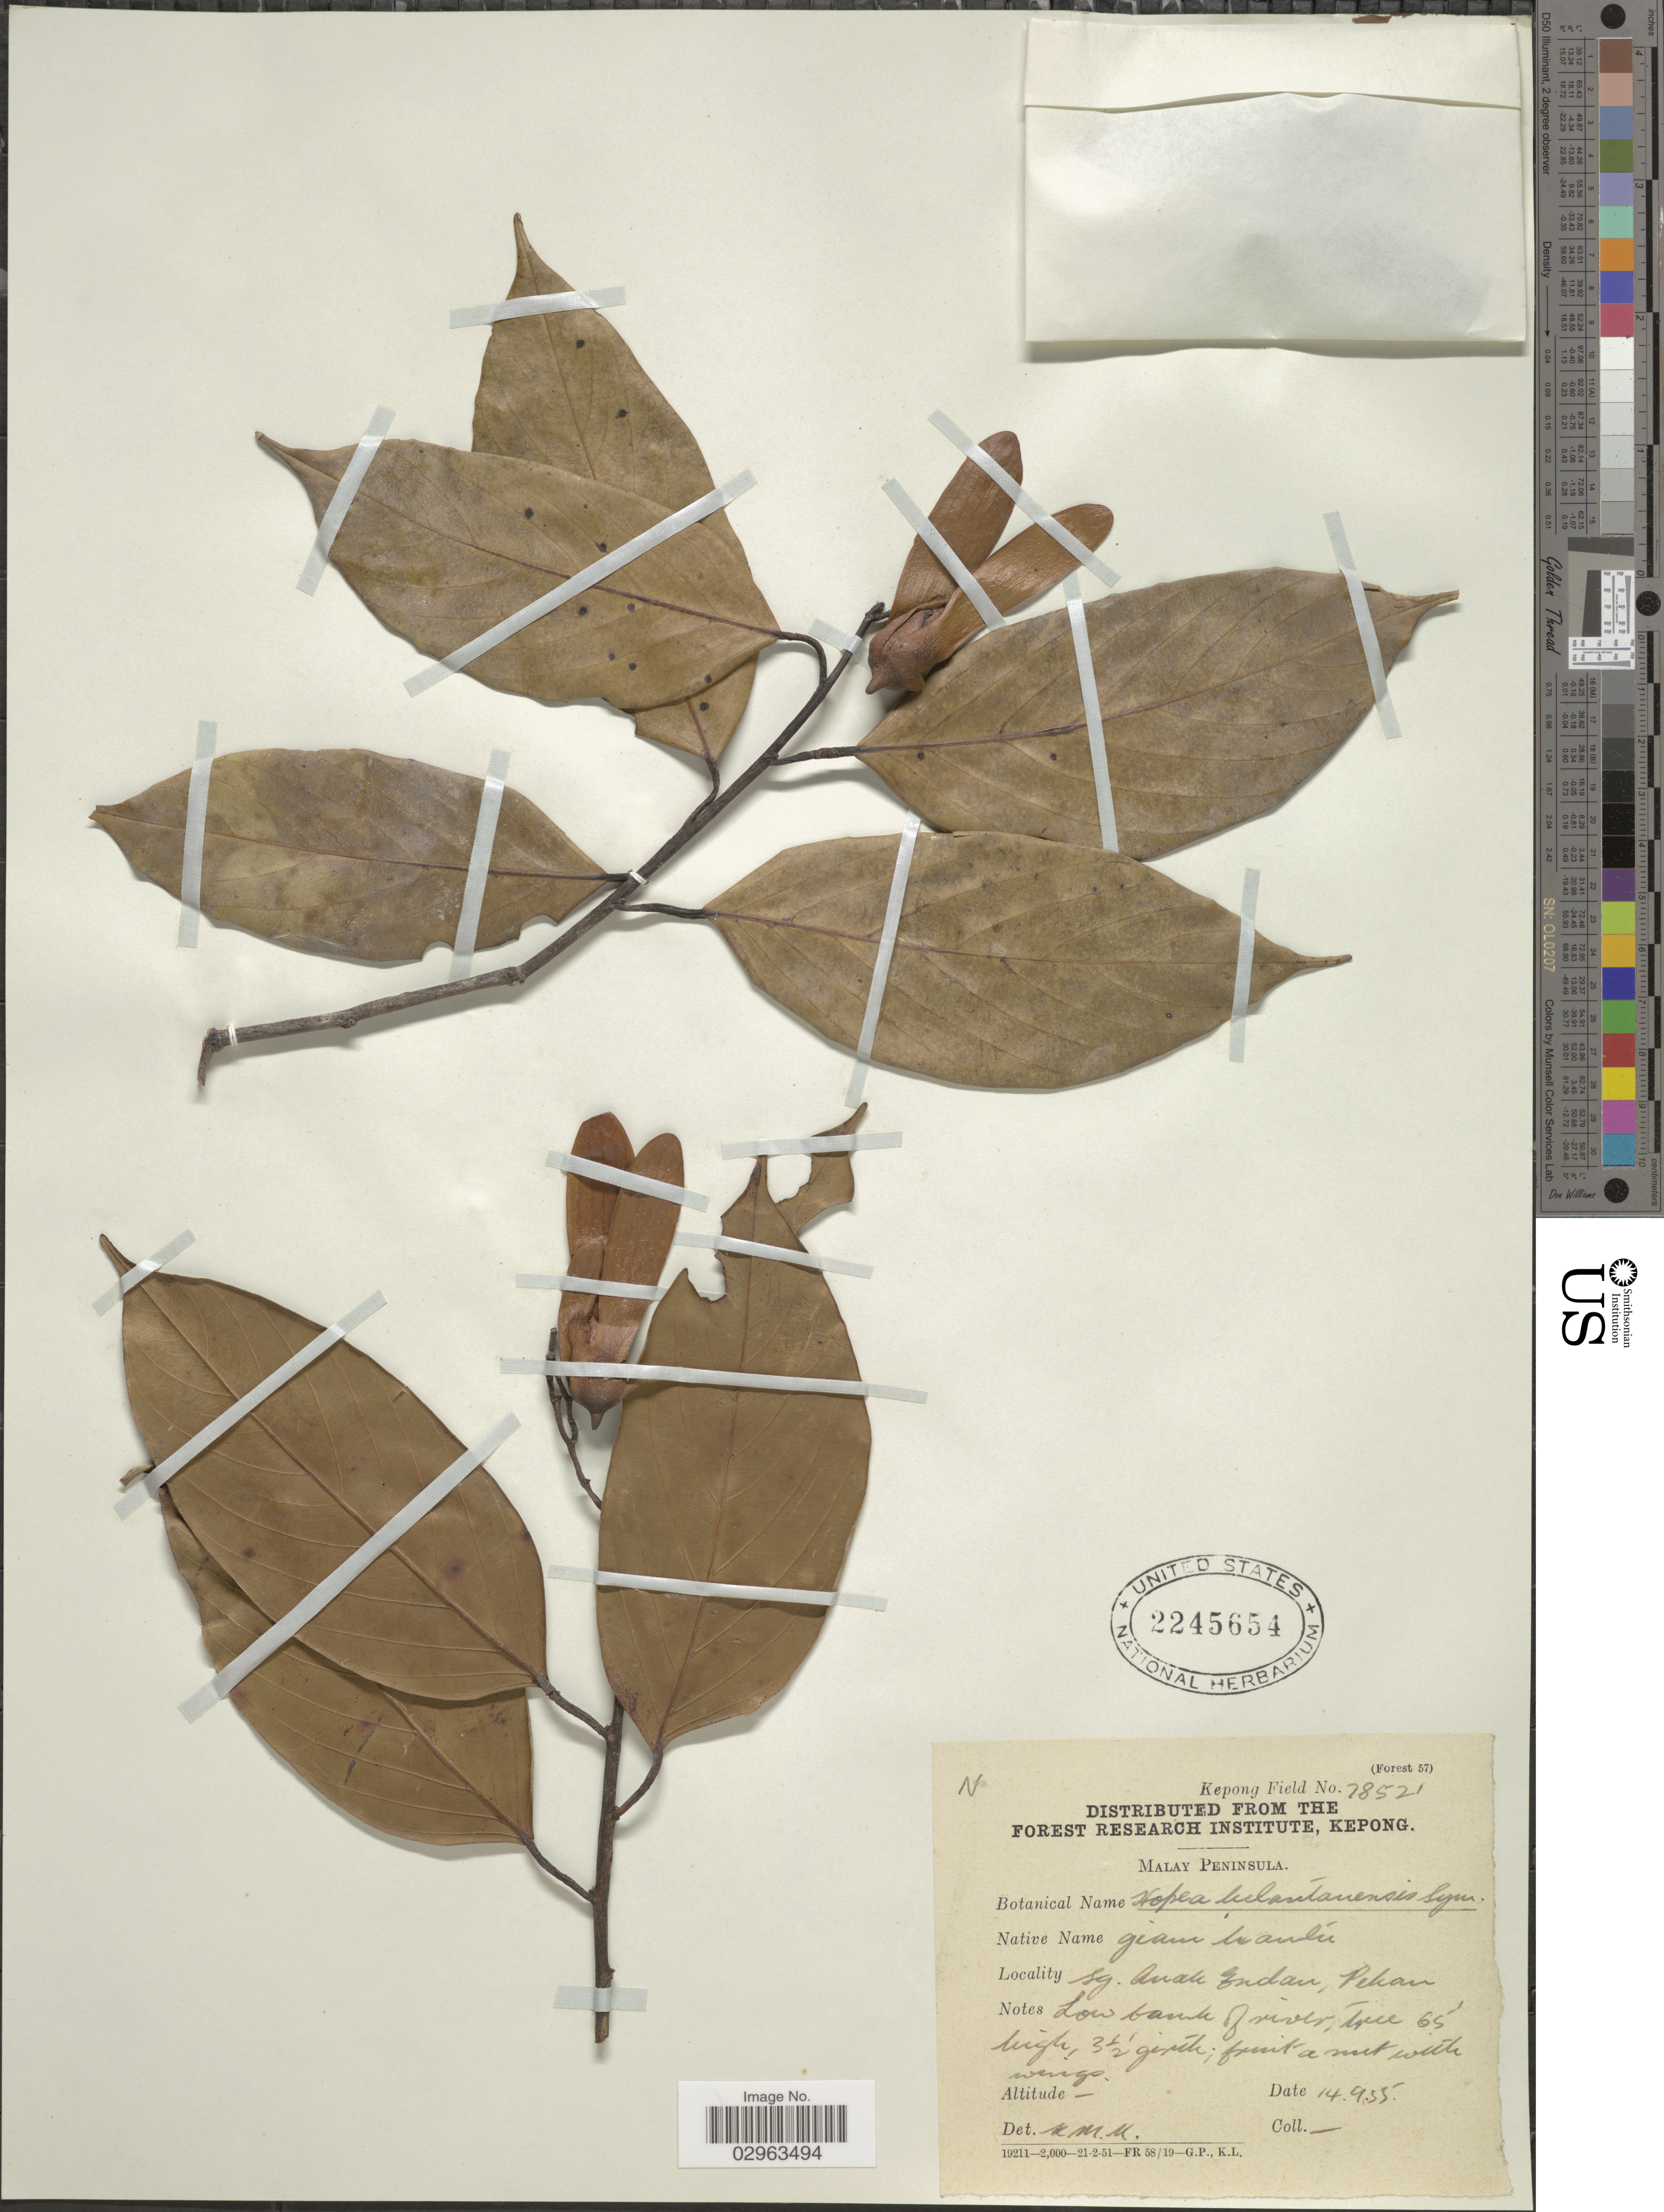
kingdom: Plantae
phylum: Tracheophyta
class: Magnoliopsida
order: Malvales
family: Dipterocarpaceae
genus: Hopea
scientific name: Hopea bilitonensis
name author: P.S. Ashton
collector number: Kepong Field? 78521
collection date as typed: Transcribed d/m/y: 14/9/55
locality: Malay Peninsula. Sg. Anak Endan [interpreted], Pekan.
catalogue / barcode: US 2245654